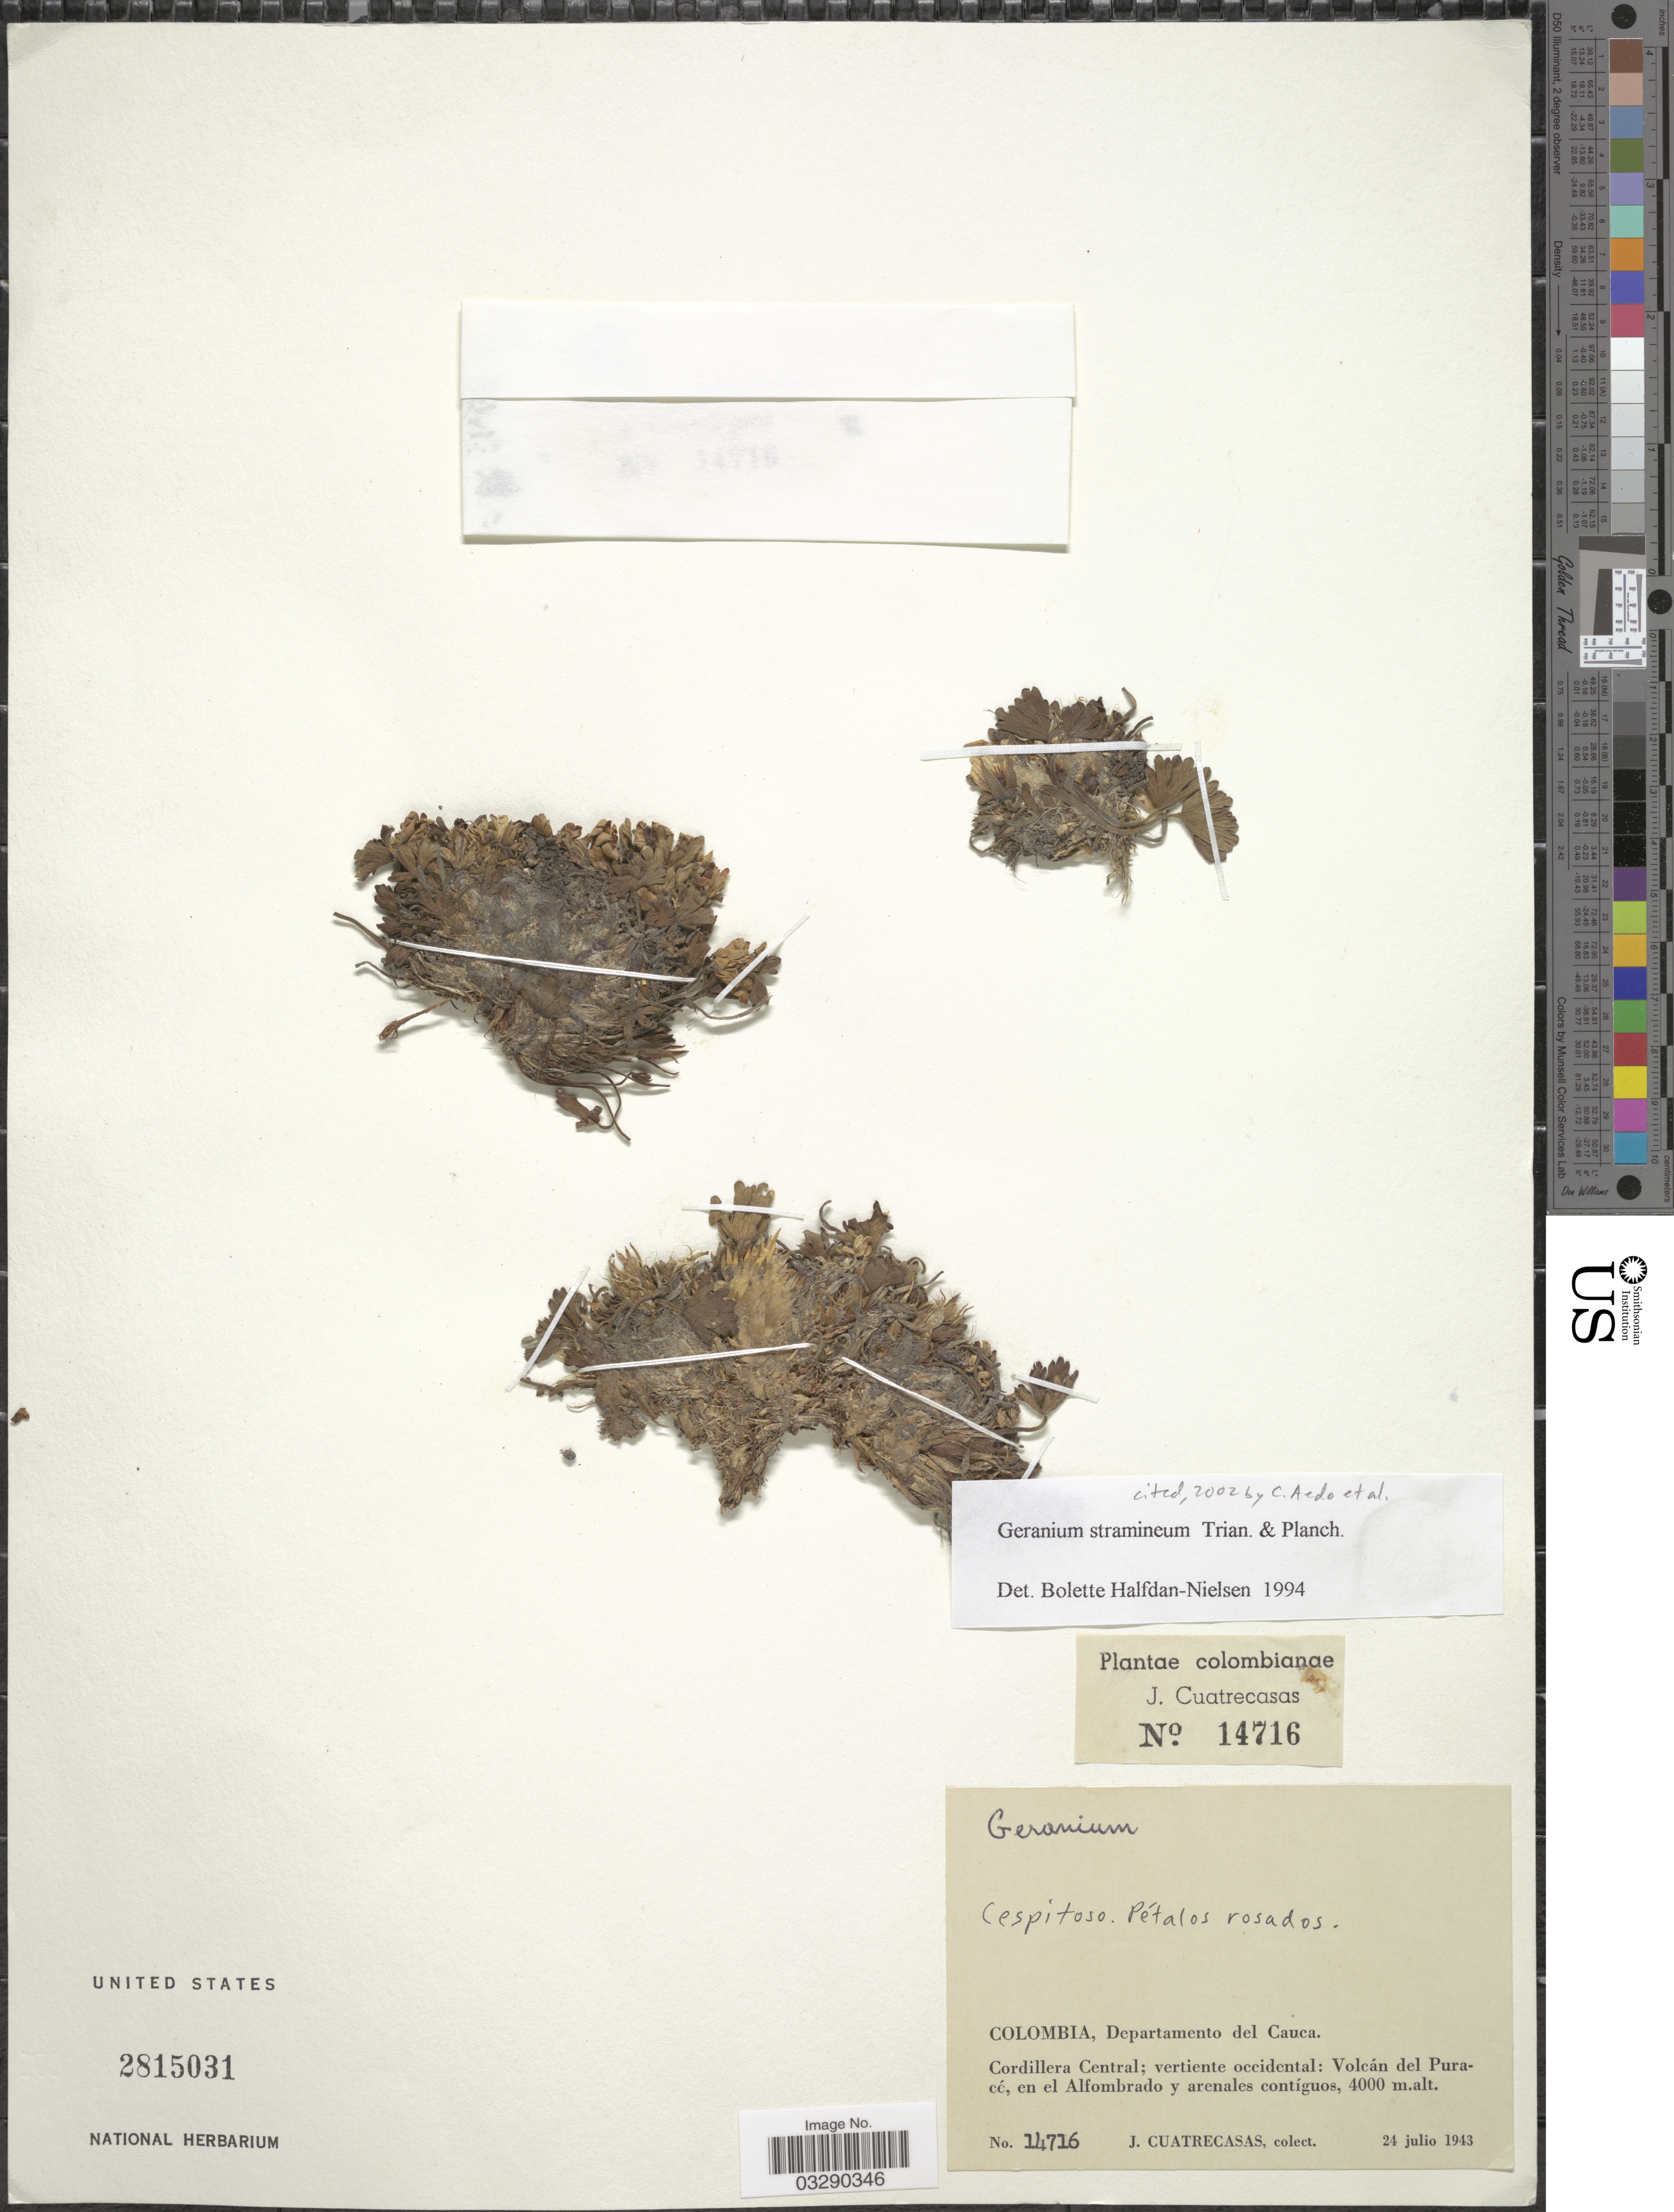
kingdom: Plantae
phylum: Tracheophyta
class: Magnoliopsida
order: Geraniales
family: Geraniaceae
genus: Geranium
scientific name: Geranium stramineum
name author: Triana & Planch.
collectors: J. Cuatrecasas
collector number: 14716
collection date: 1943-07-24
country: Colombia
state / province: Valle del Cauca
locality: Departamento del Cauca. Cordillera Central; vertiente occidental: Volcán del Puracé, en el Alfombrado y arenales contíguos.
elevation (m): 4000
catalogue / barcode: US 2815031